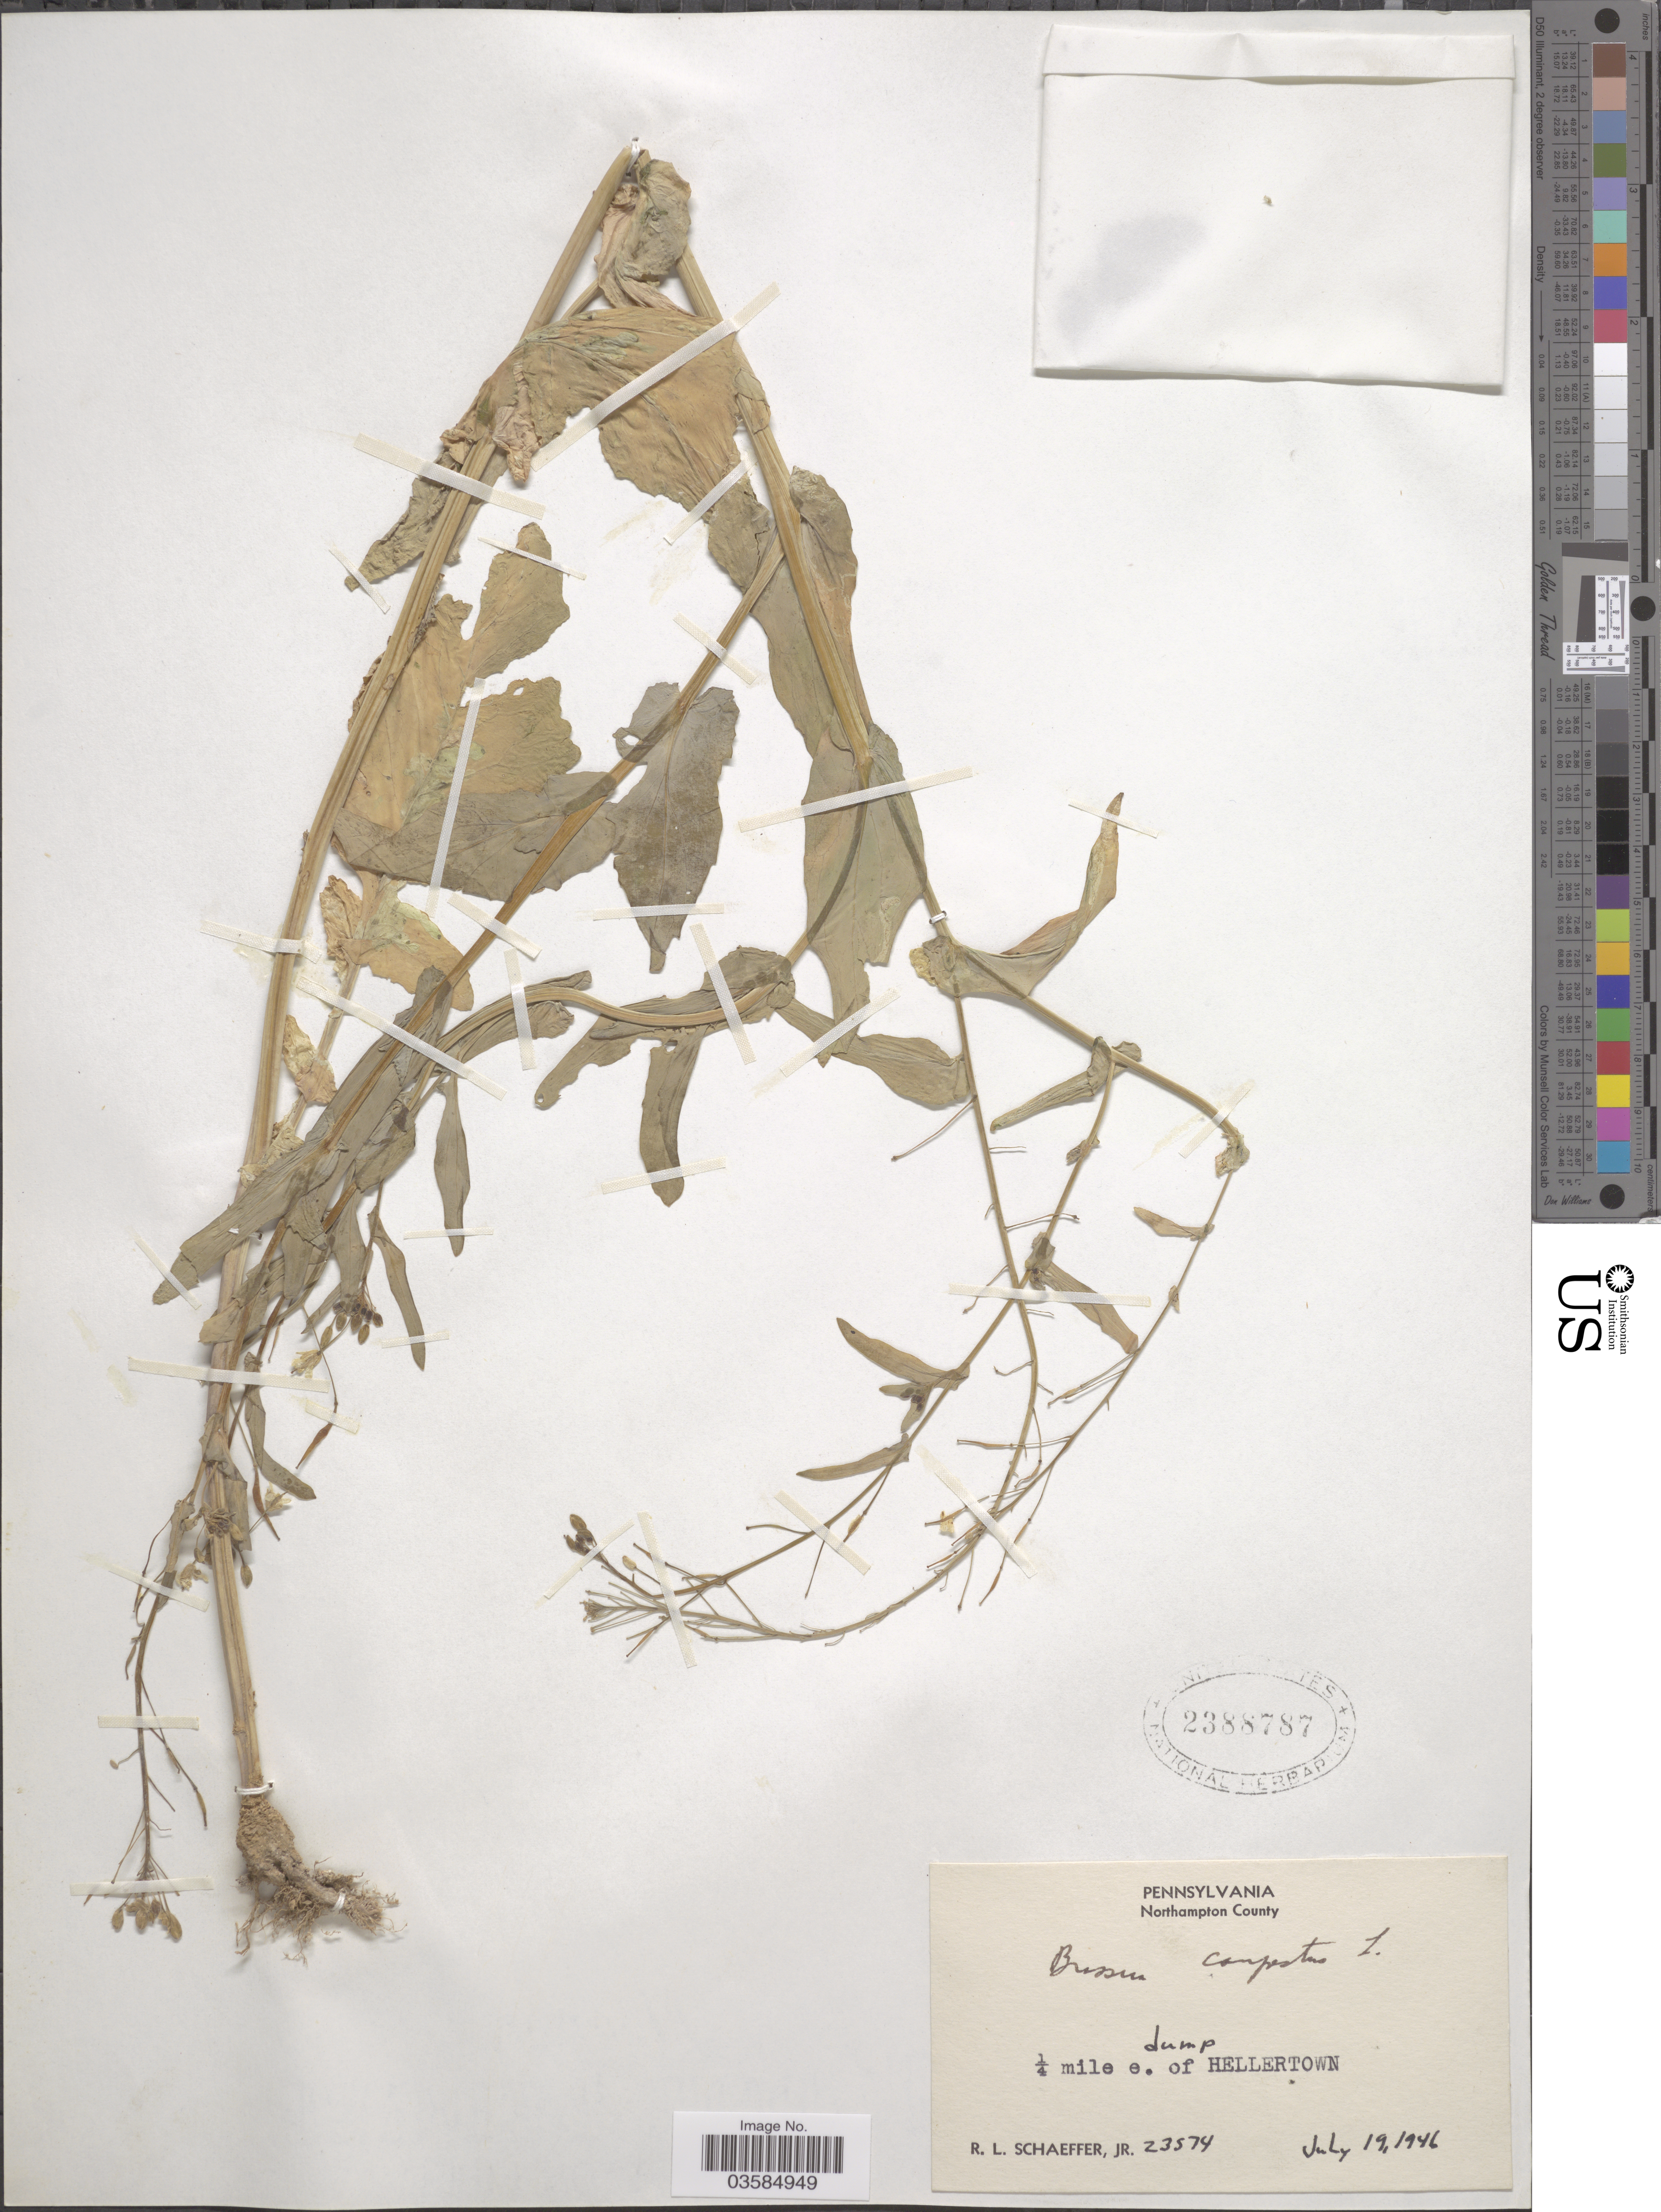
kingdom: Plantae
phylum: Tracheophyta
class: Magnoliopsida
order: Brassicales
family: Brassicaceae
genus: Brassica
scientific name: Brassica campestris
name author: L.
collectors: R. L. Schaeffer Jr.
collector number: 23574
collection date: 1946-07-19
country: United States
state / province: Pennsylvania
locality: Northampton County. Dump. ¼ mile e. of Hellertown.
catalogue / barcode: US 2388787